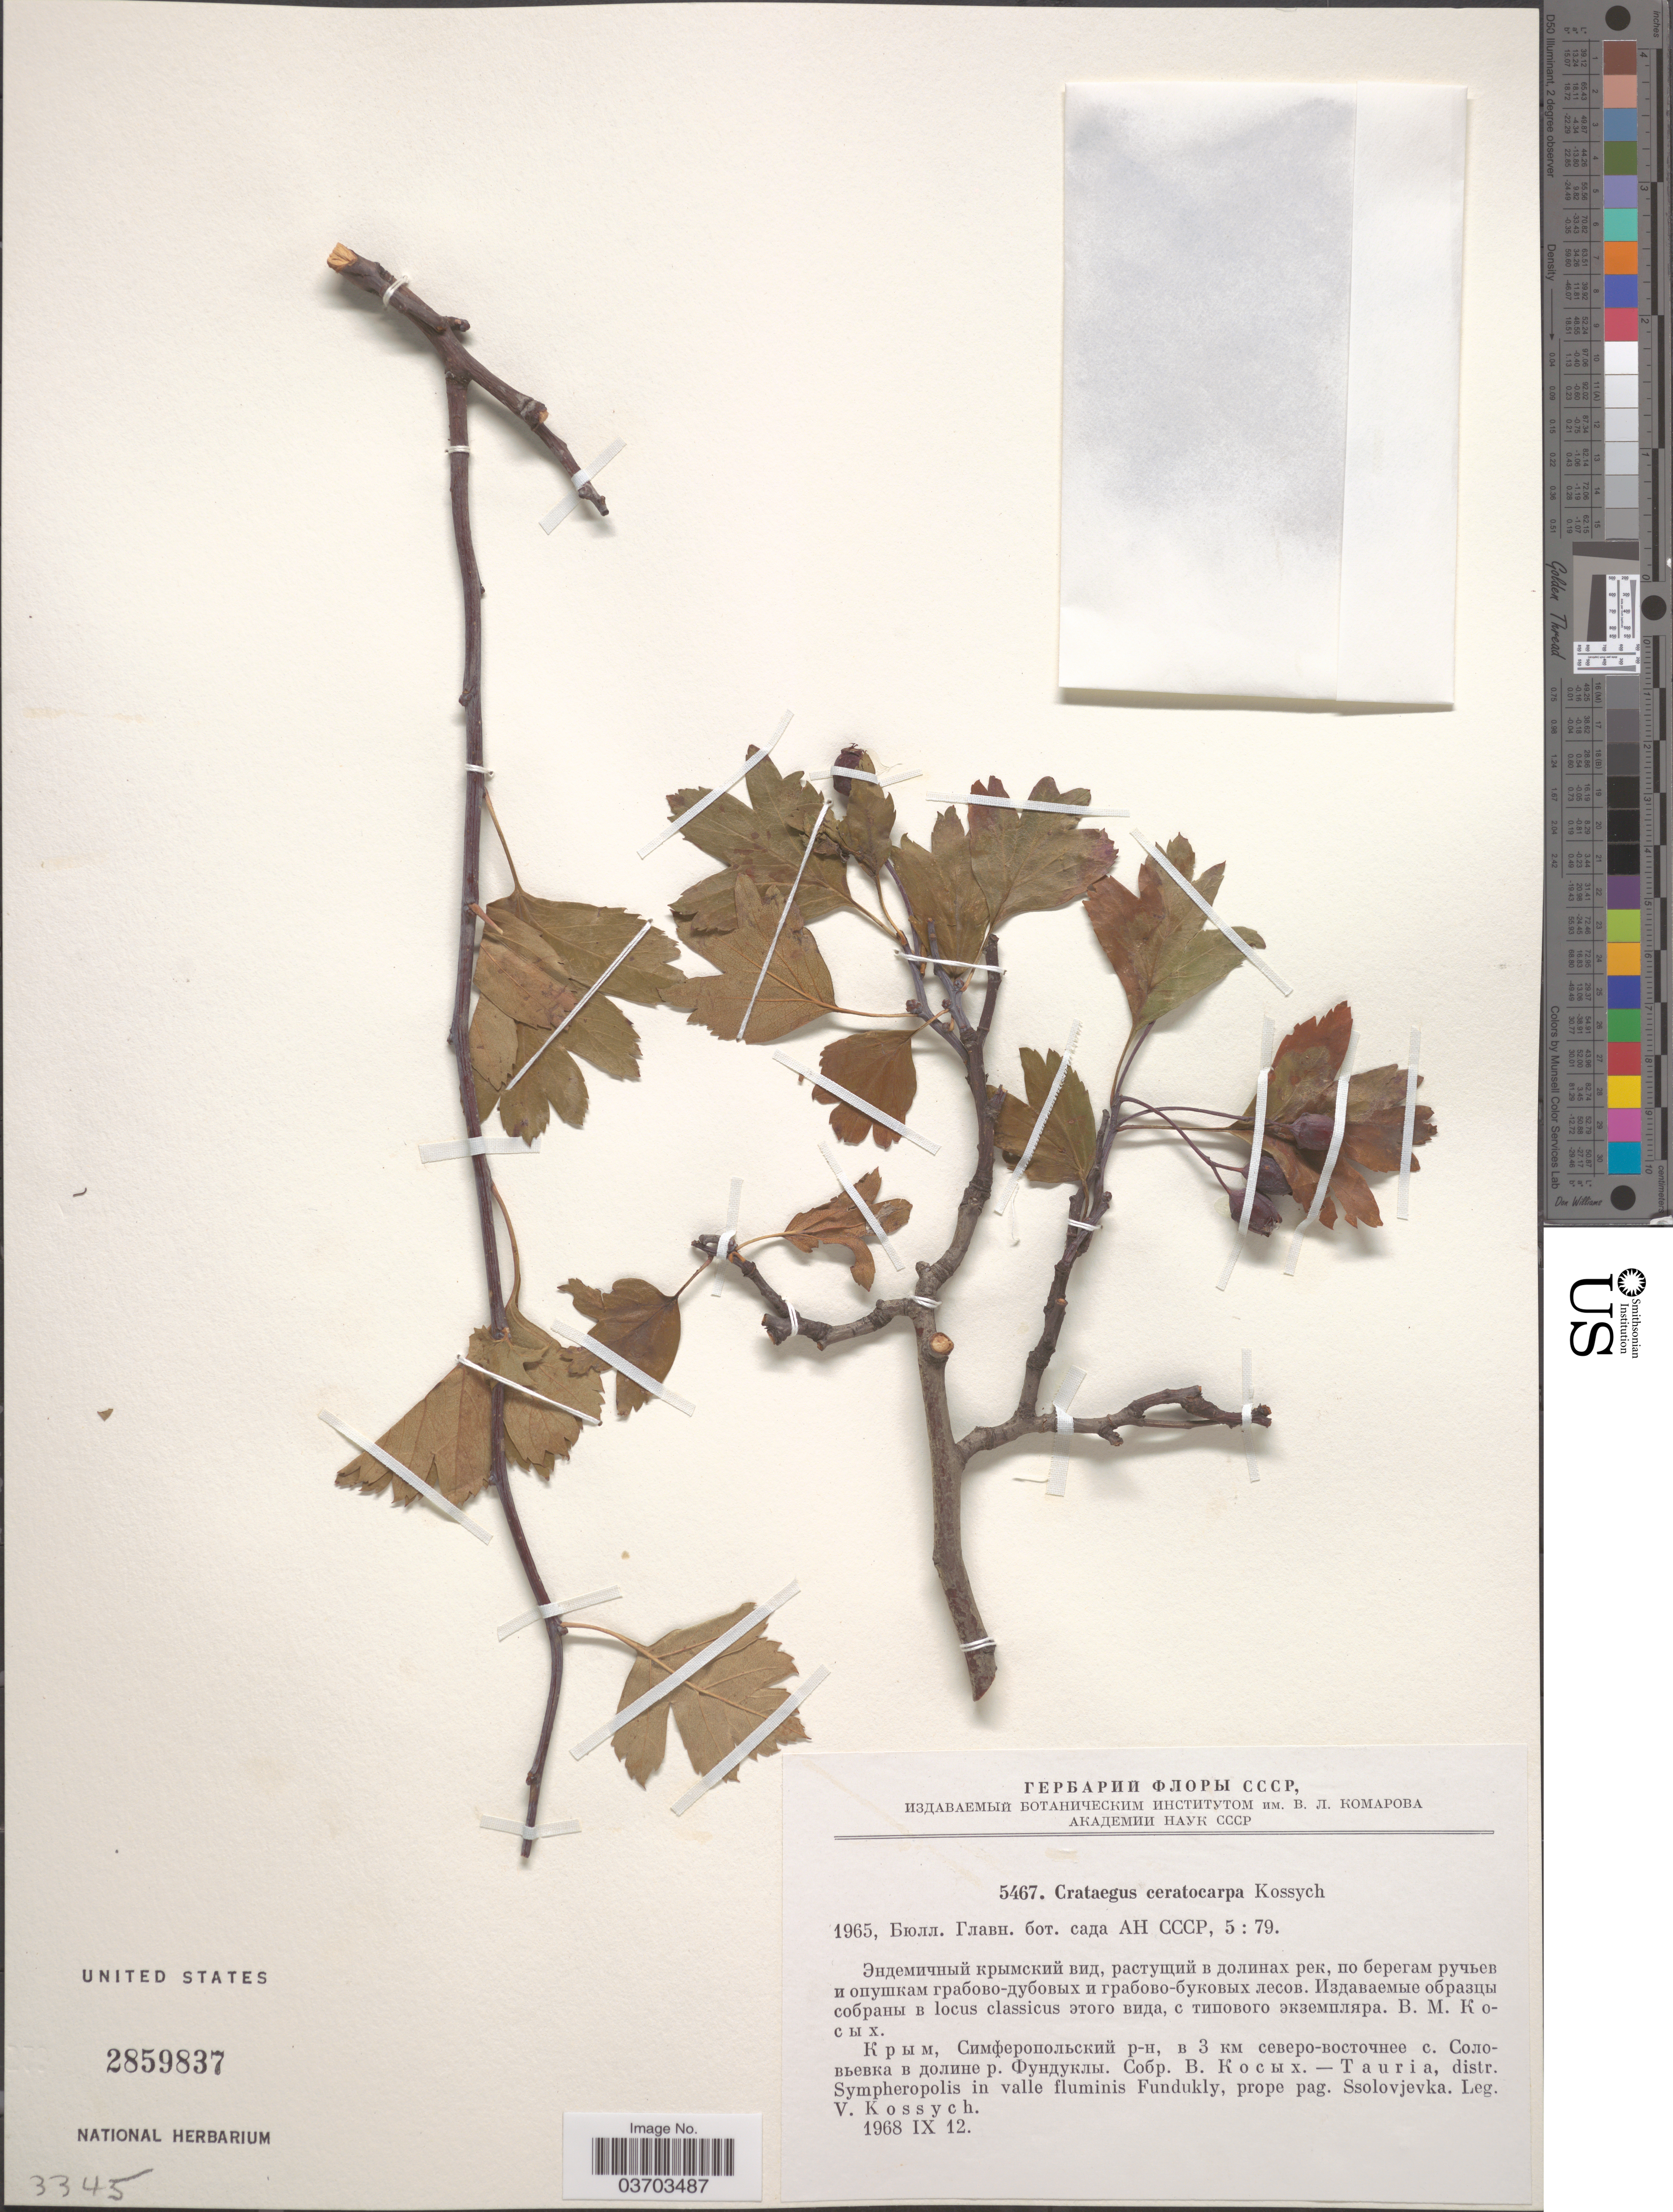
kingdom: Plantae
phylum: Tracheophyta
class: Magnoliopsida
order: Rosales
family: Rosaceae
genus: Crataegus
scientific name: Crataegus ceratocarpa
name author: Kossych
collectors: V. Kossych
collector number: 5467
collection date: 1968-09-12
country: Ukraine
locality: Tauria, distr. Sympheropolis in valle fluminis Fundukly, prope pag. Ssolovjevka.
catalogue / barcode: US 2859837